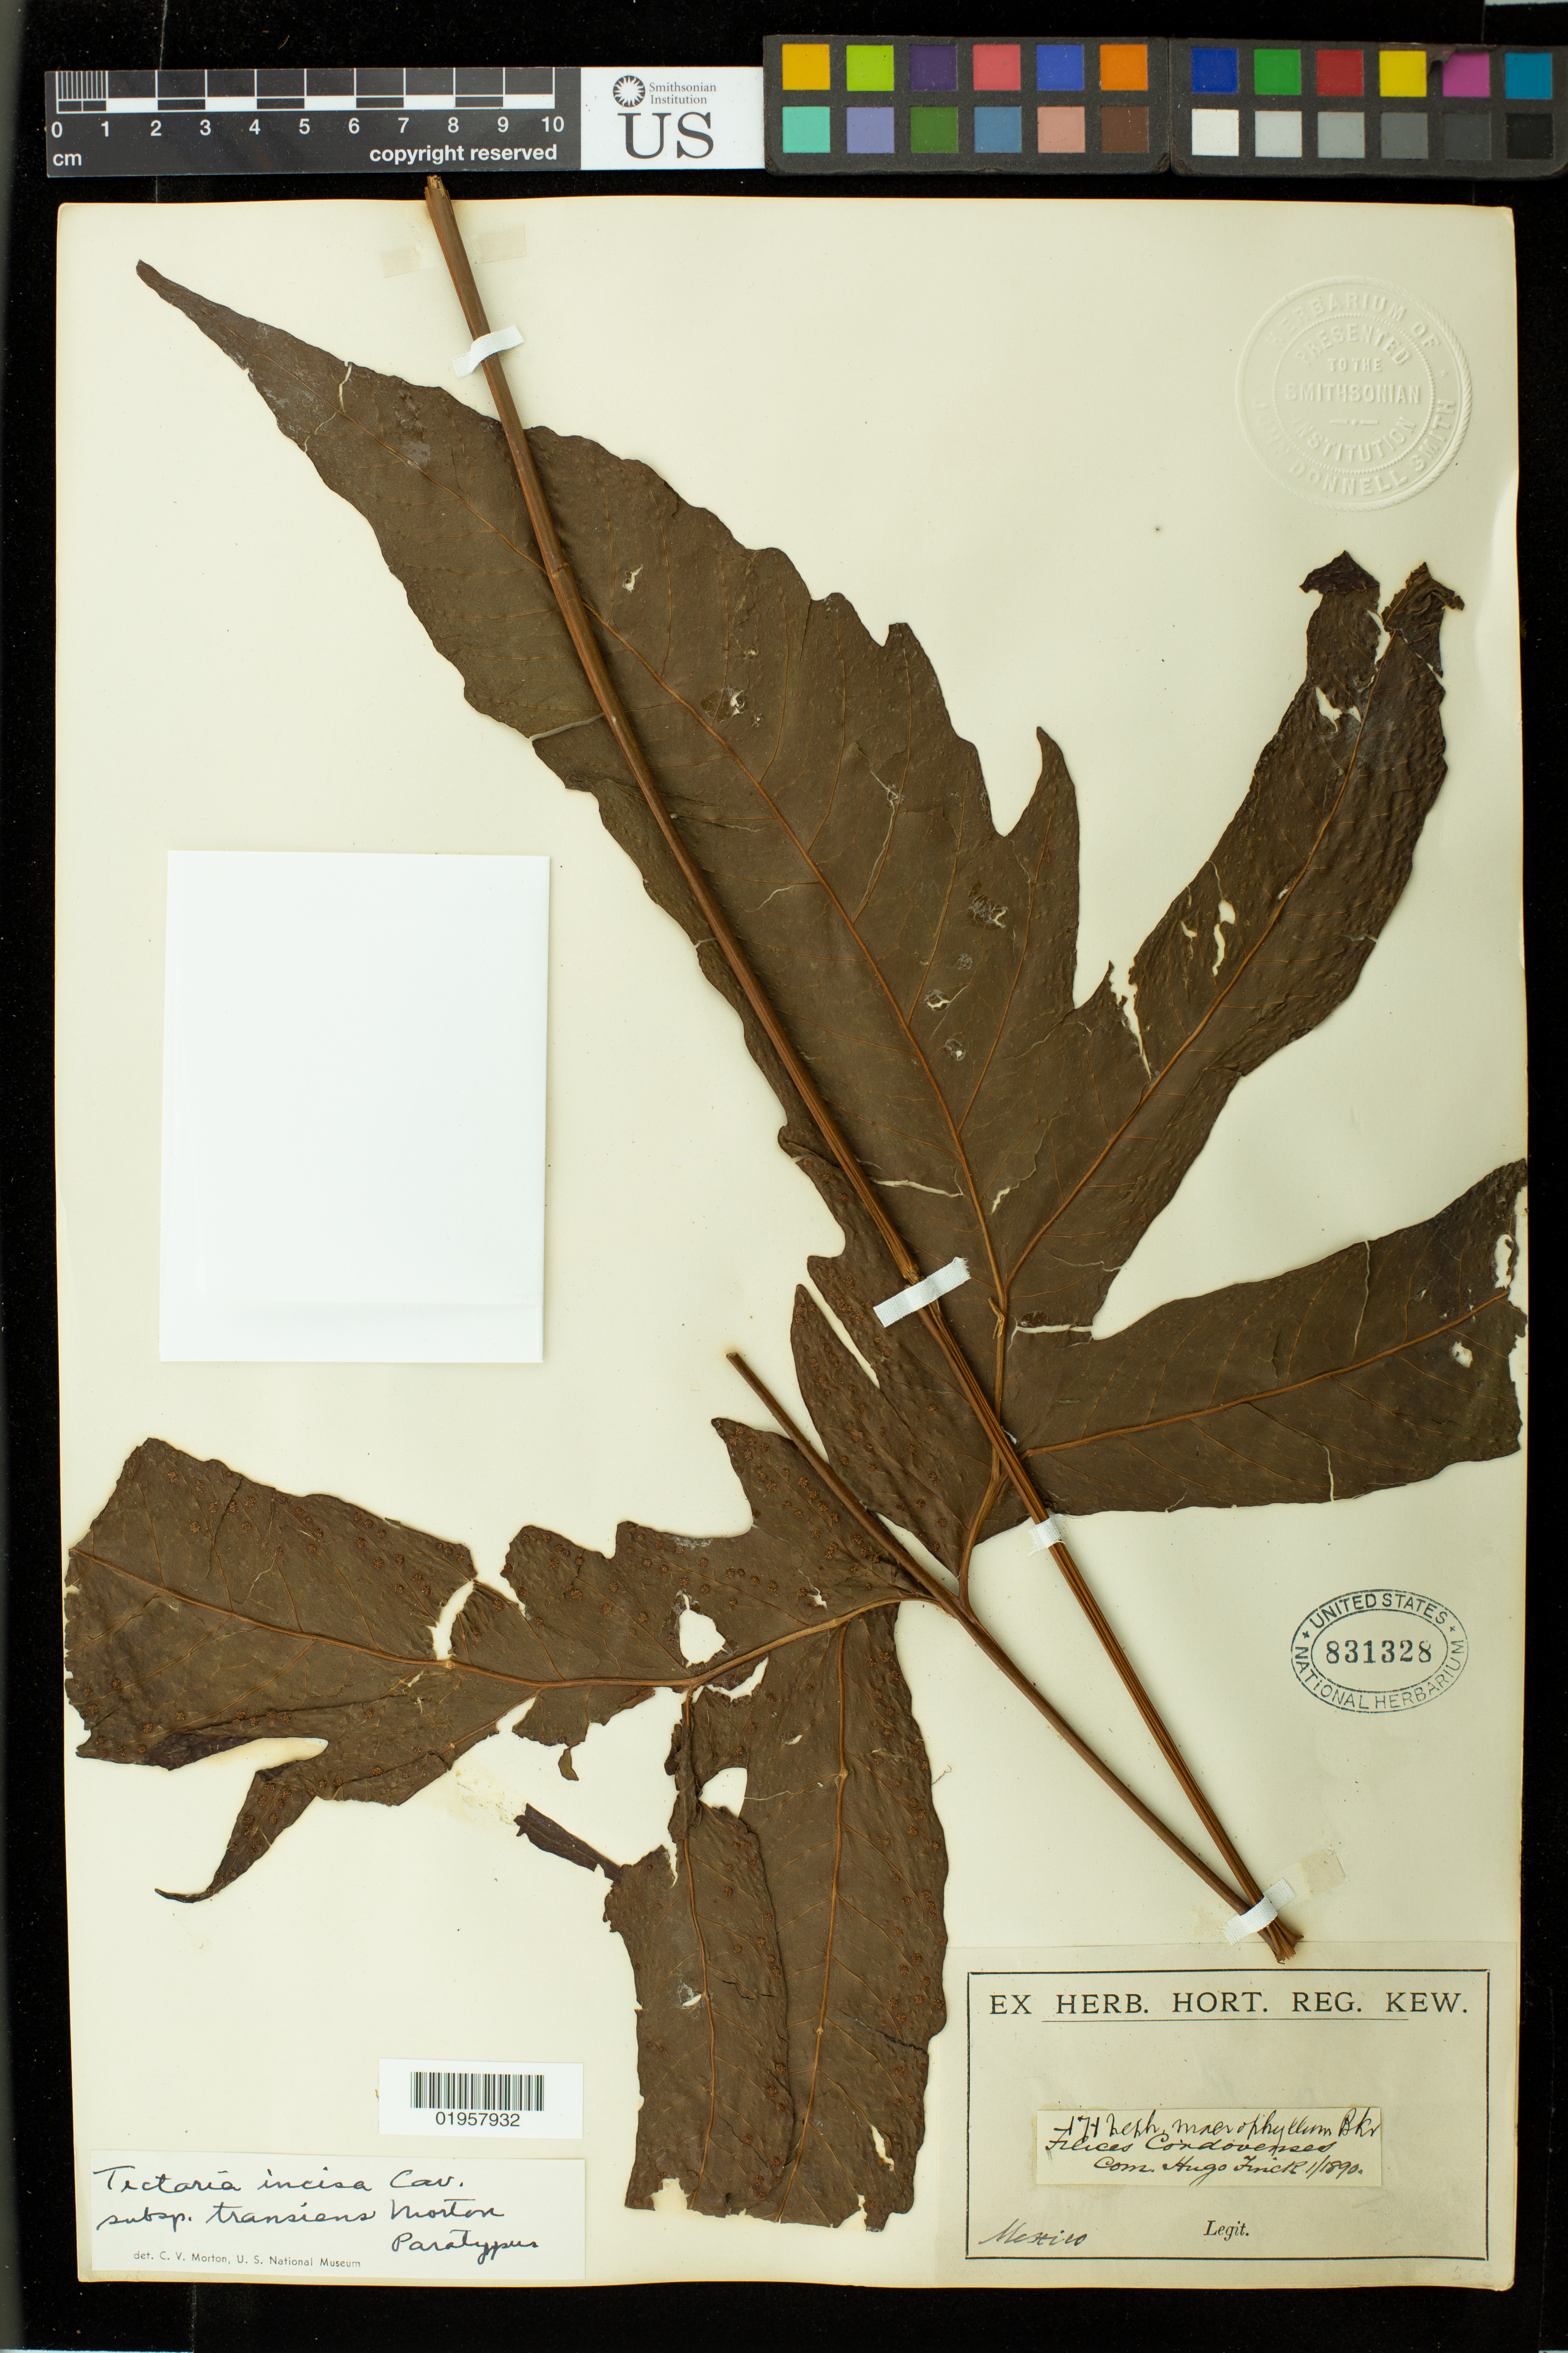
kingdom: Plantae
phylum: Tracheophyta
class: Polypodiopsida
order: Polypodiales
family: Tectariaceae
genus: Tectaria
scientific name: Tectaria incisa subsp. transiens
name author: C.V. Morton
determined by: Morton, C. V.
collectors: H. Finck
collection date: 1890-01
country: Mexico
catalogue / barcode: US 831328